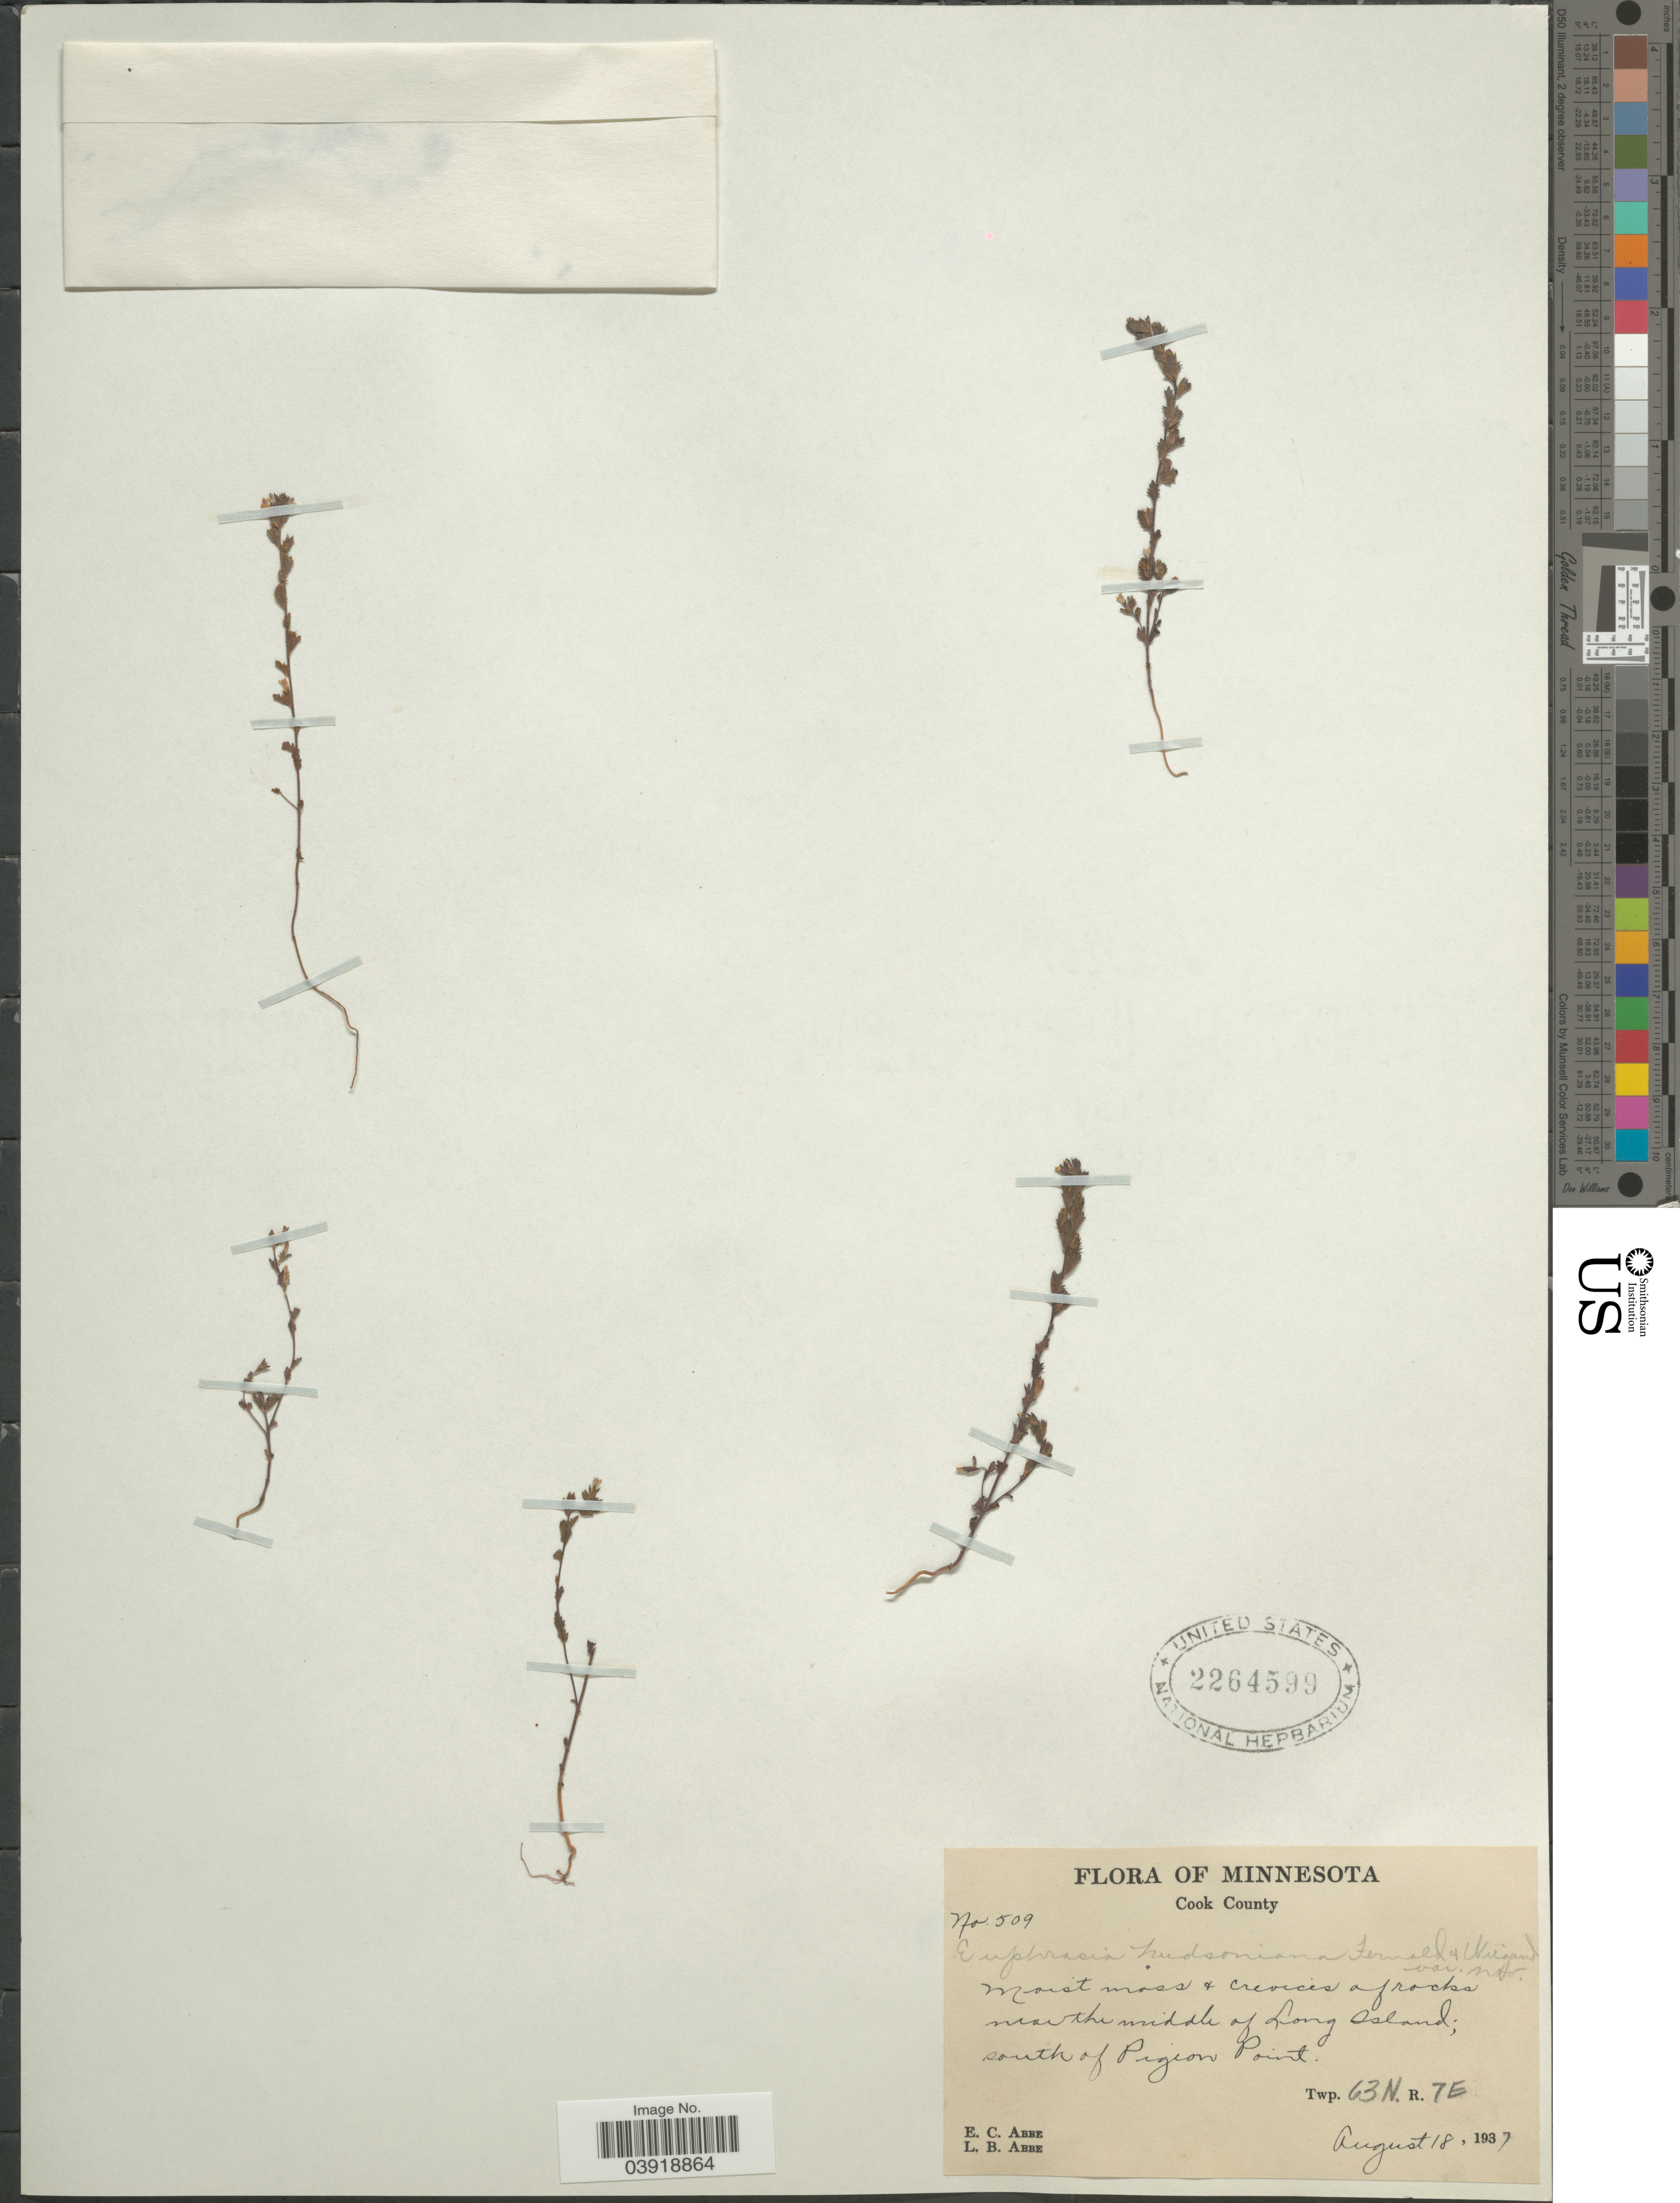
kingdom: Plantae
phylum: Tracheophyta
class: Magnoliopsida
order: Lamiales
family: Orobanchaceae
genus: Euphrasia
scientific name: Euphrasia hudsoniana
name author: Fernald & Wiegand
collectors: E. C. Abbe & L. B. Abbe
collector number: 509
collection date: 1937-08-18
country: United States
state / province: Minnesota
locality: Cook County. Near the middle of Long Island; south of Pigeon Point. Twp. 63N. R. 7E.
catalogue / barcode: US 2264599